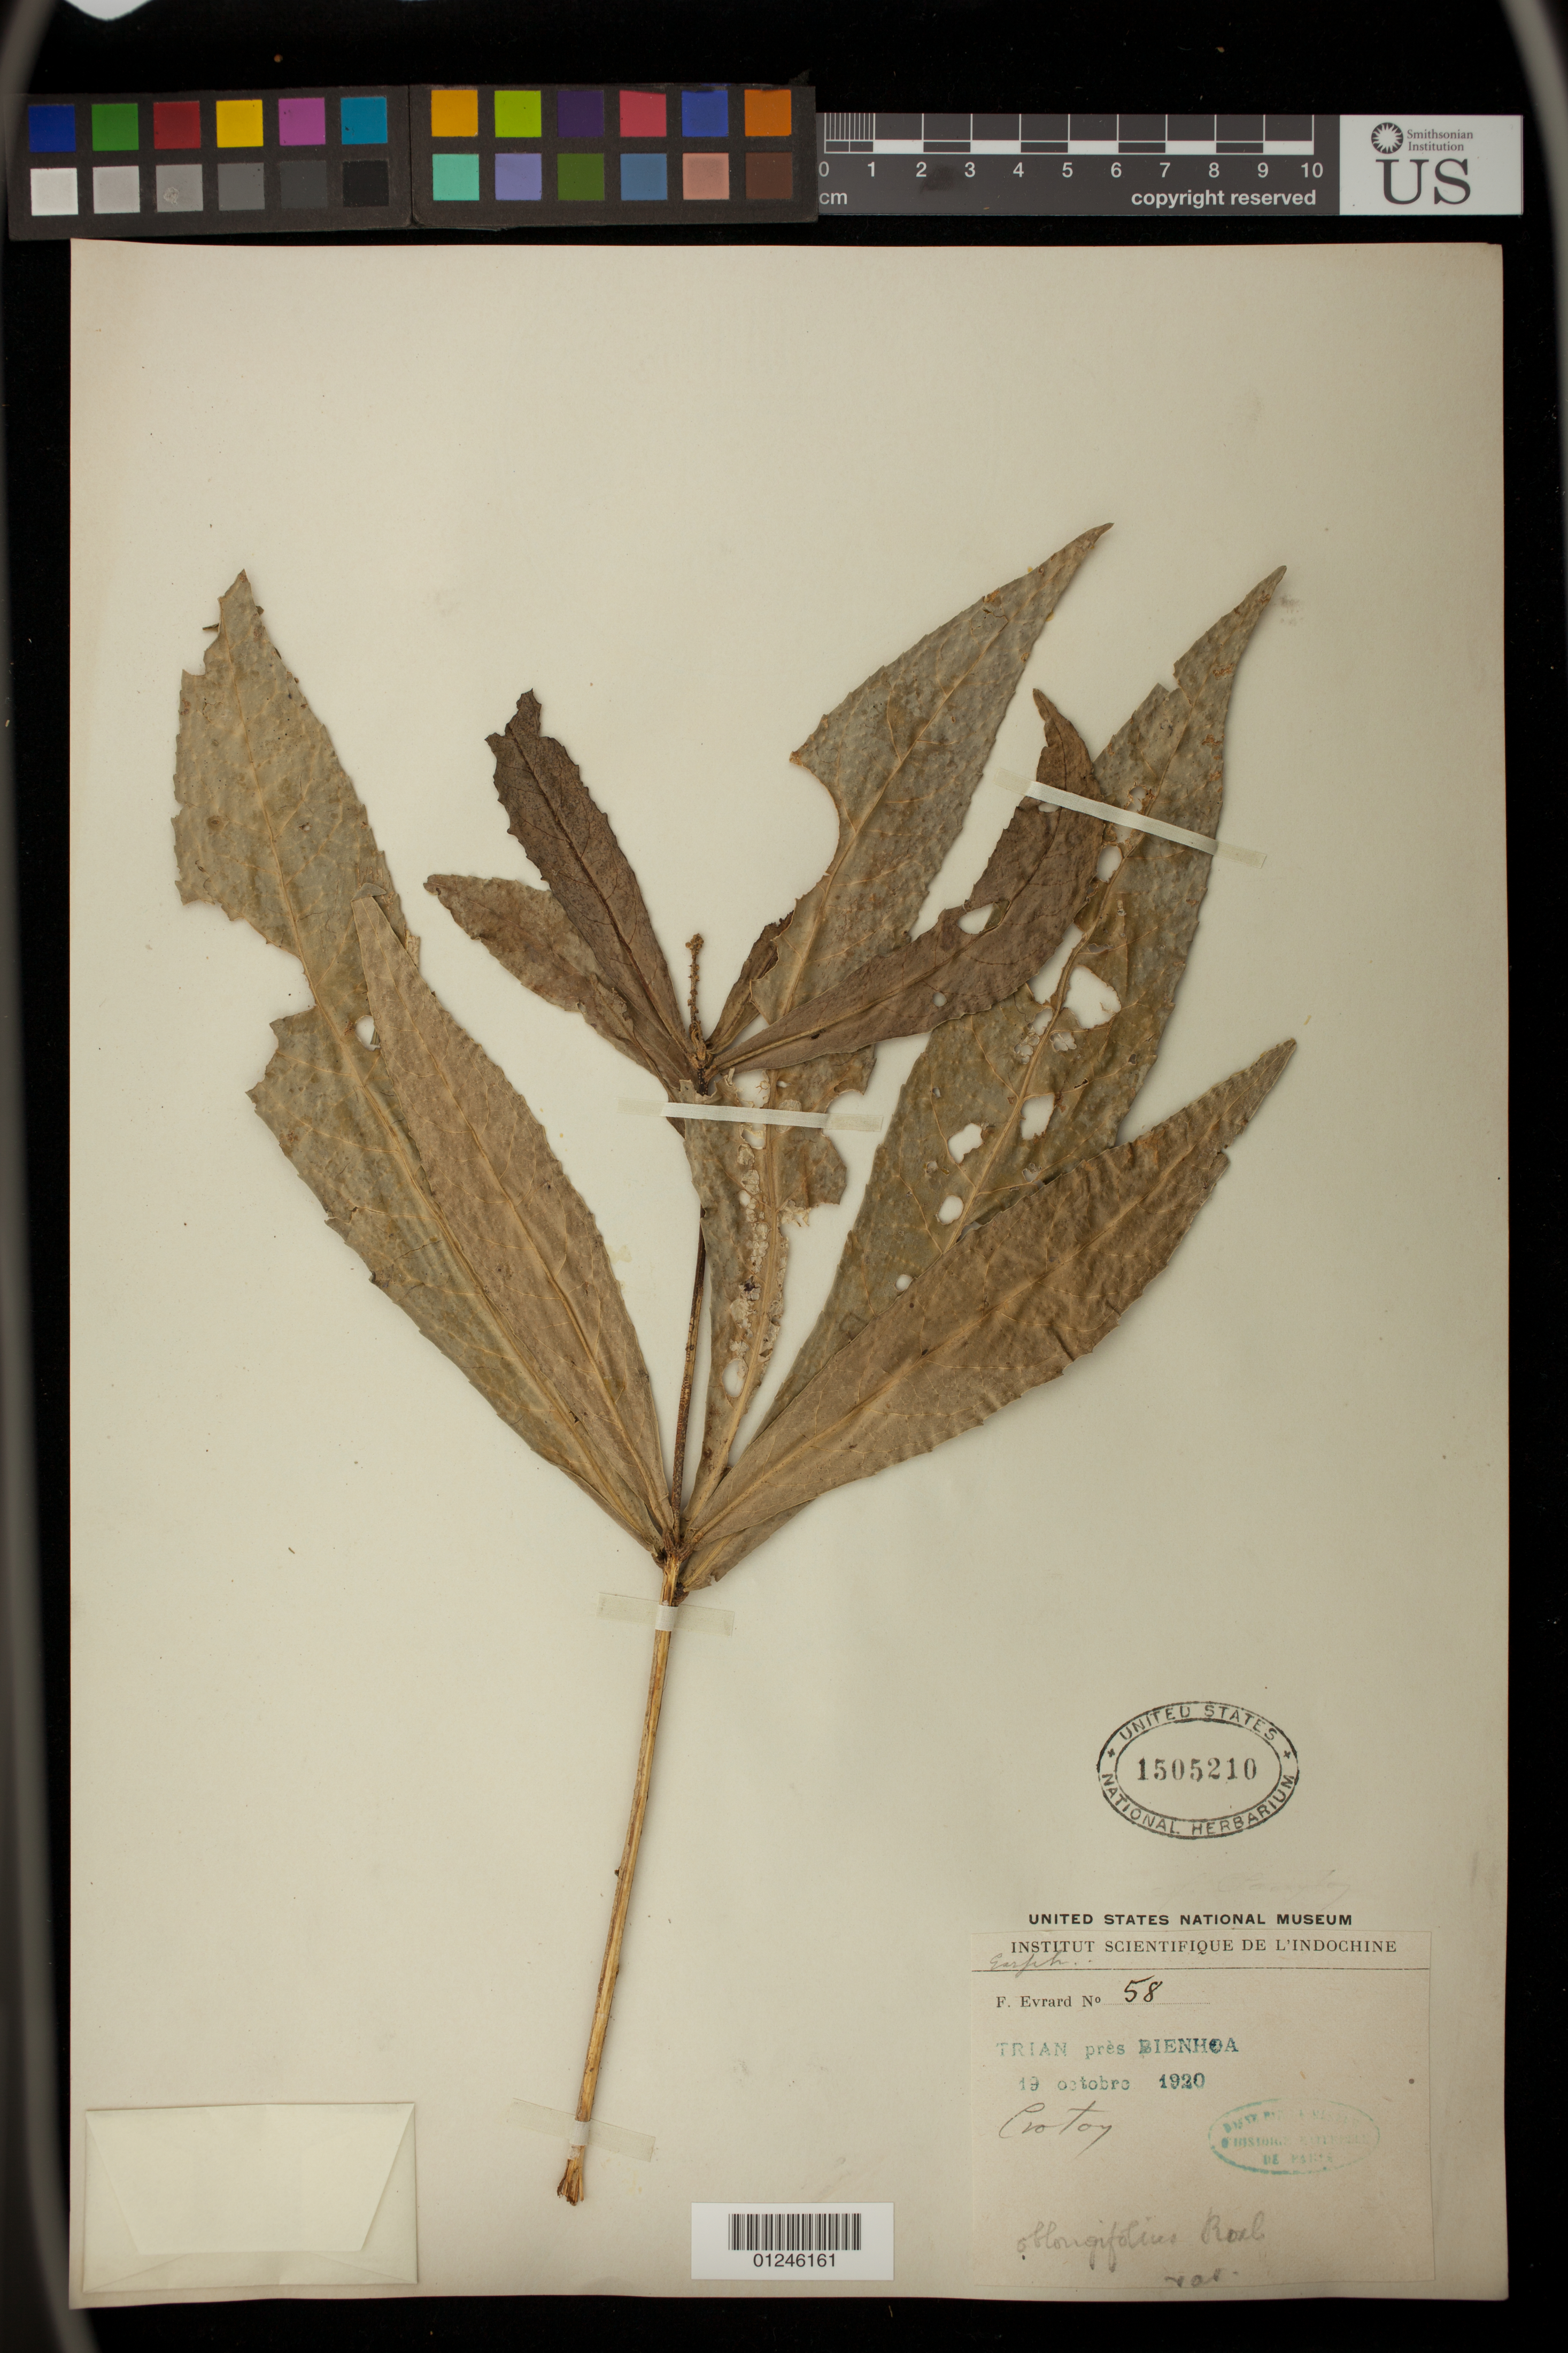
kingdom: Plantae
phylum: Tracheophyta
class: Magnoliopsida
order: Malpighiales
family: Euphorbiaceae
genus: Croton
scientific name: Croton sp.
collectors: F. Evrard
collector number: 58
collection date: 1920-10-19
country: Vietnam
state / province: Ðong Nai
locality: Trian pres Bienhoa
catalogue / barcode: US 1505210